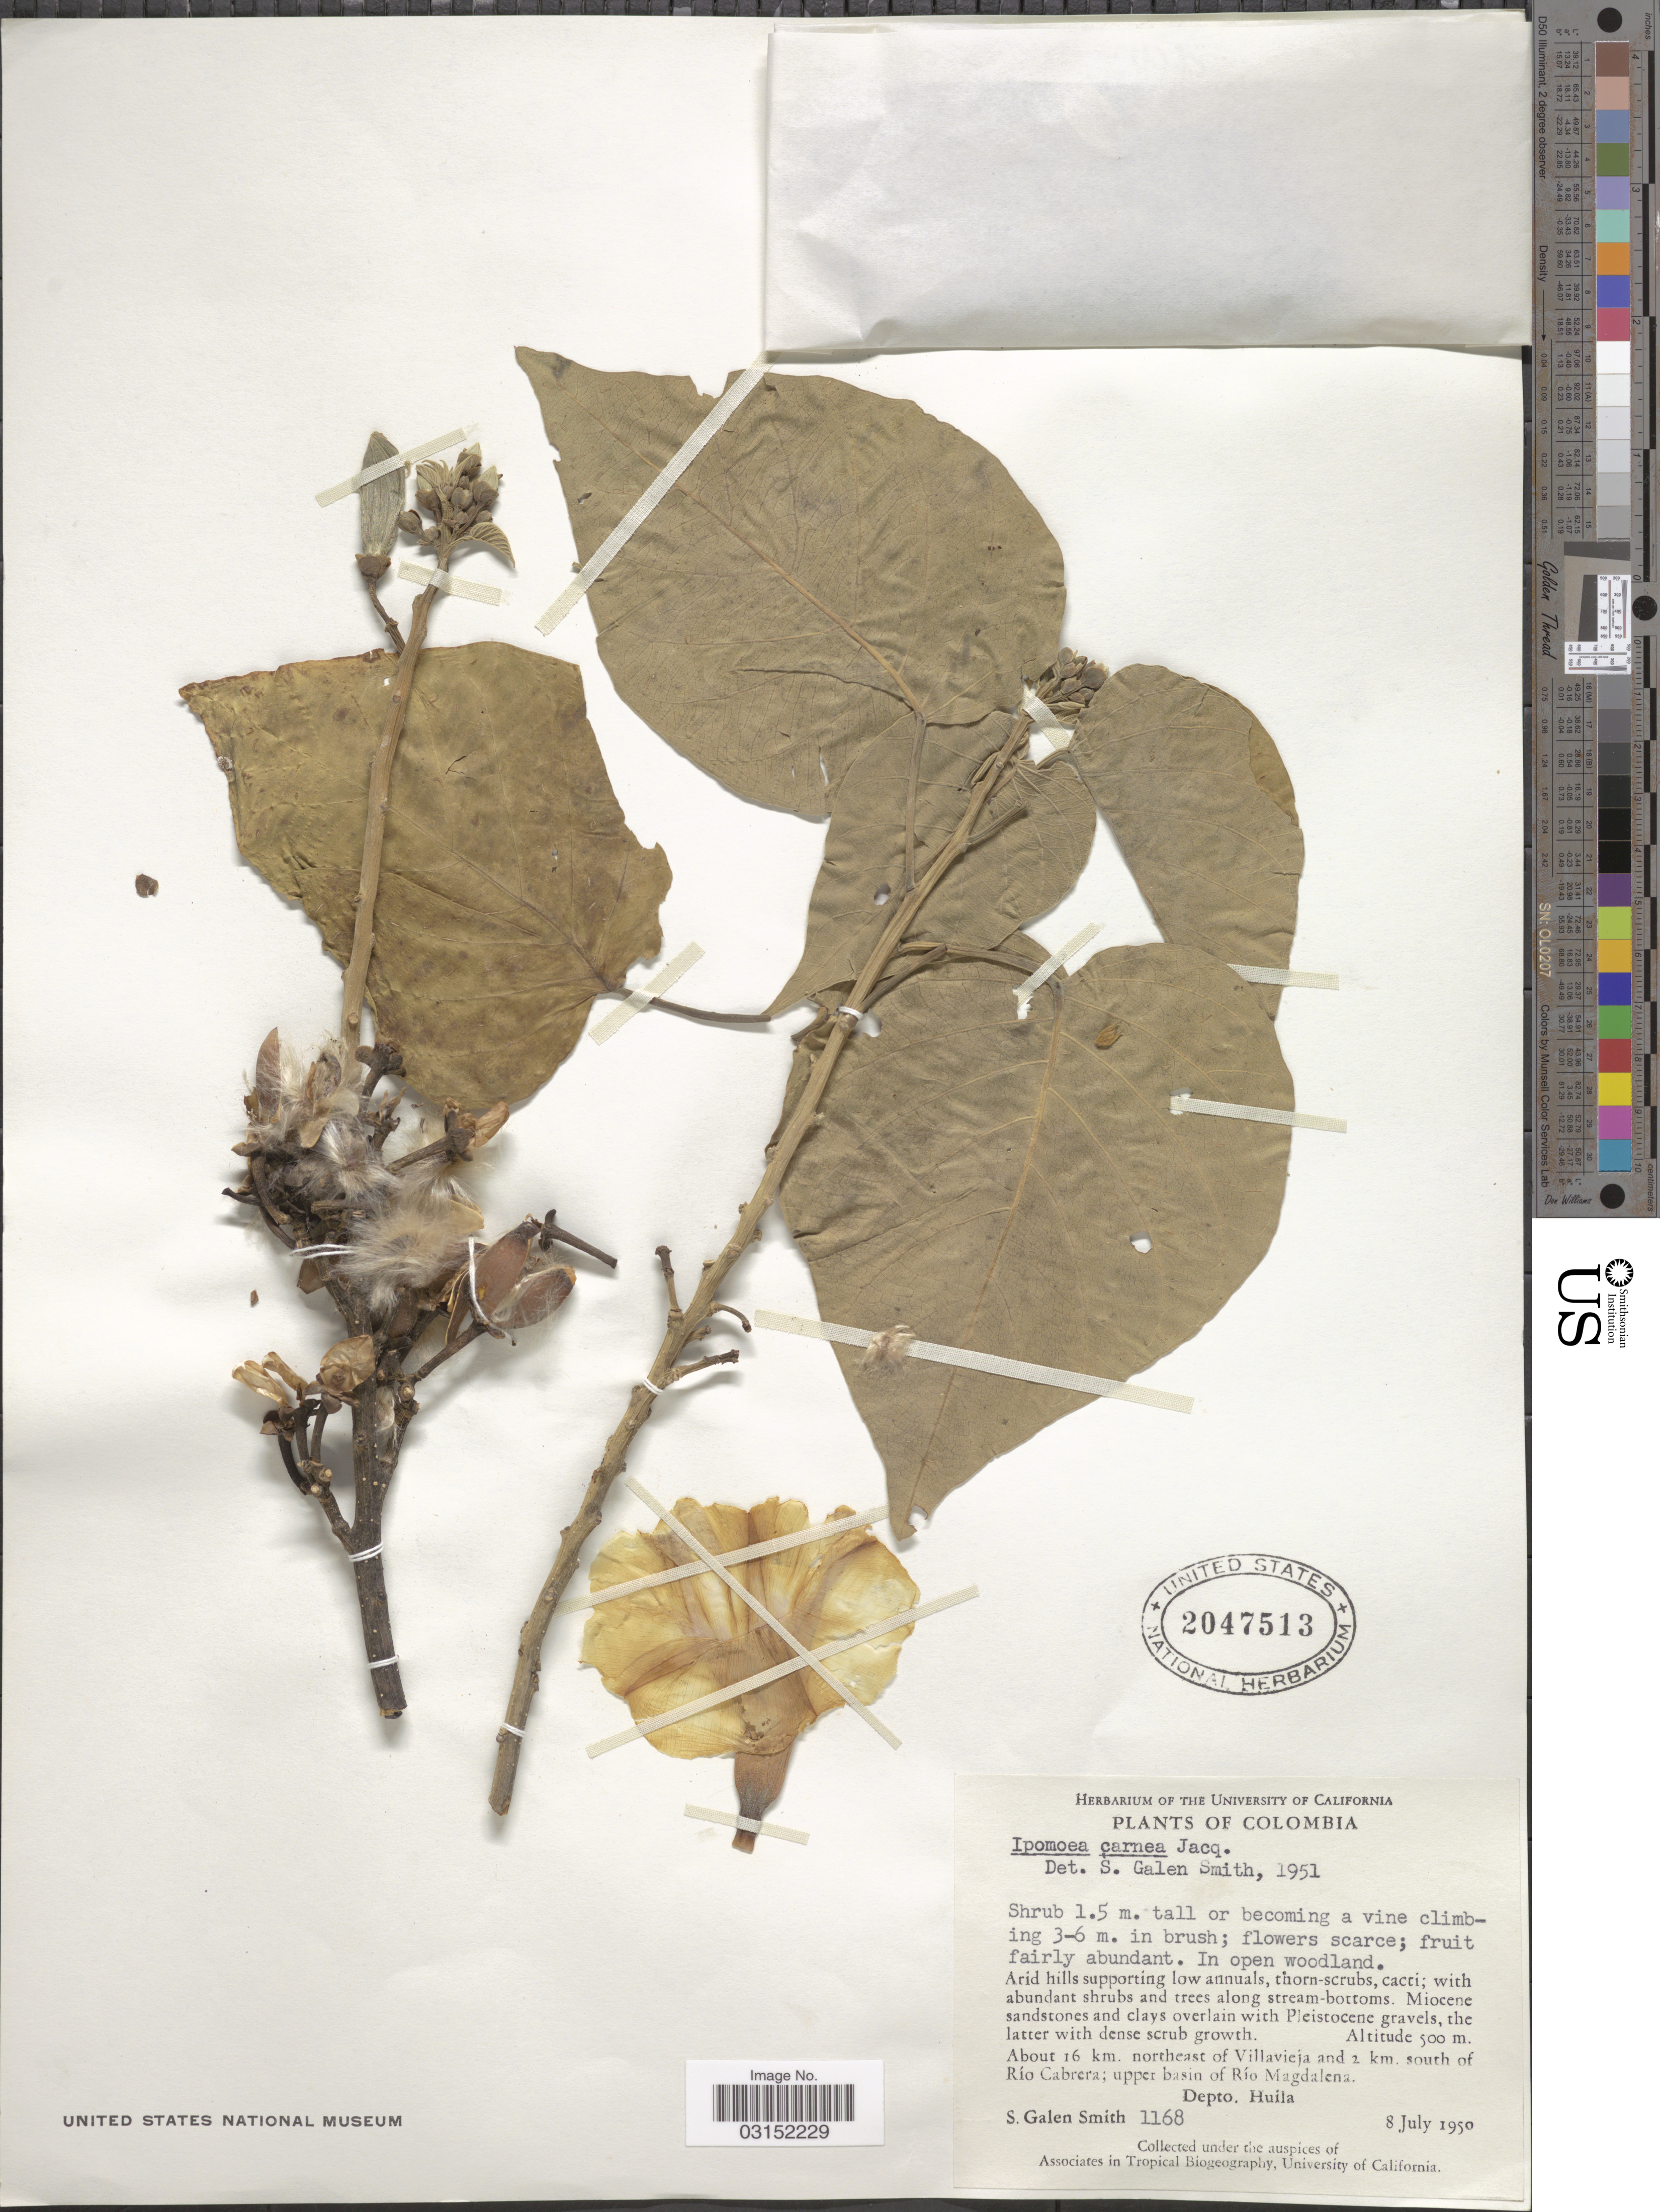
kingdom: Plantae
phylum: Tracheophyta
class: Magnoliopsida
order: Solanales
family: Convolvulaceae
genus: Ipomoea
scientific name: Ipomoea carnea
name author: Jacq.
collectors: S. G. Smith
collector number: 1168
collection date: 1950-07-08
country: Colombia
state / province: Huila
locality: About 16 km. northeast of Villavieja and 2 km. south of Río Cabrera; uper basin of Río Magdalena, Depto. Huila.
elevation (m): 500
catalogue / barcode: US 2047513